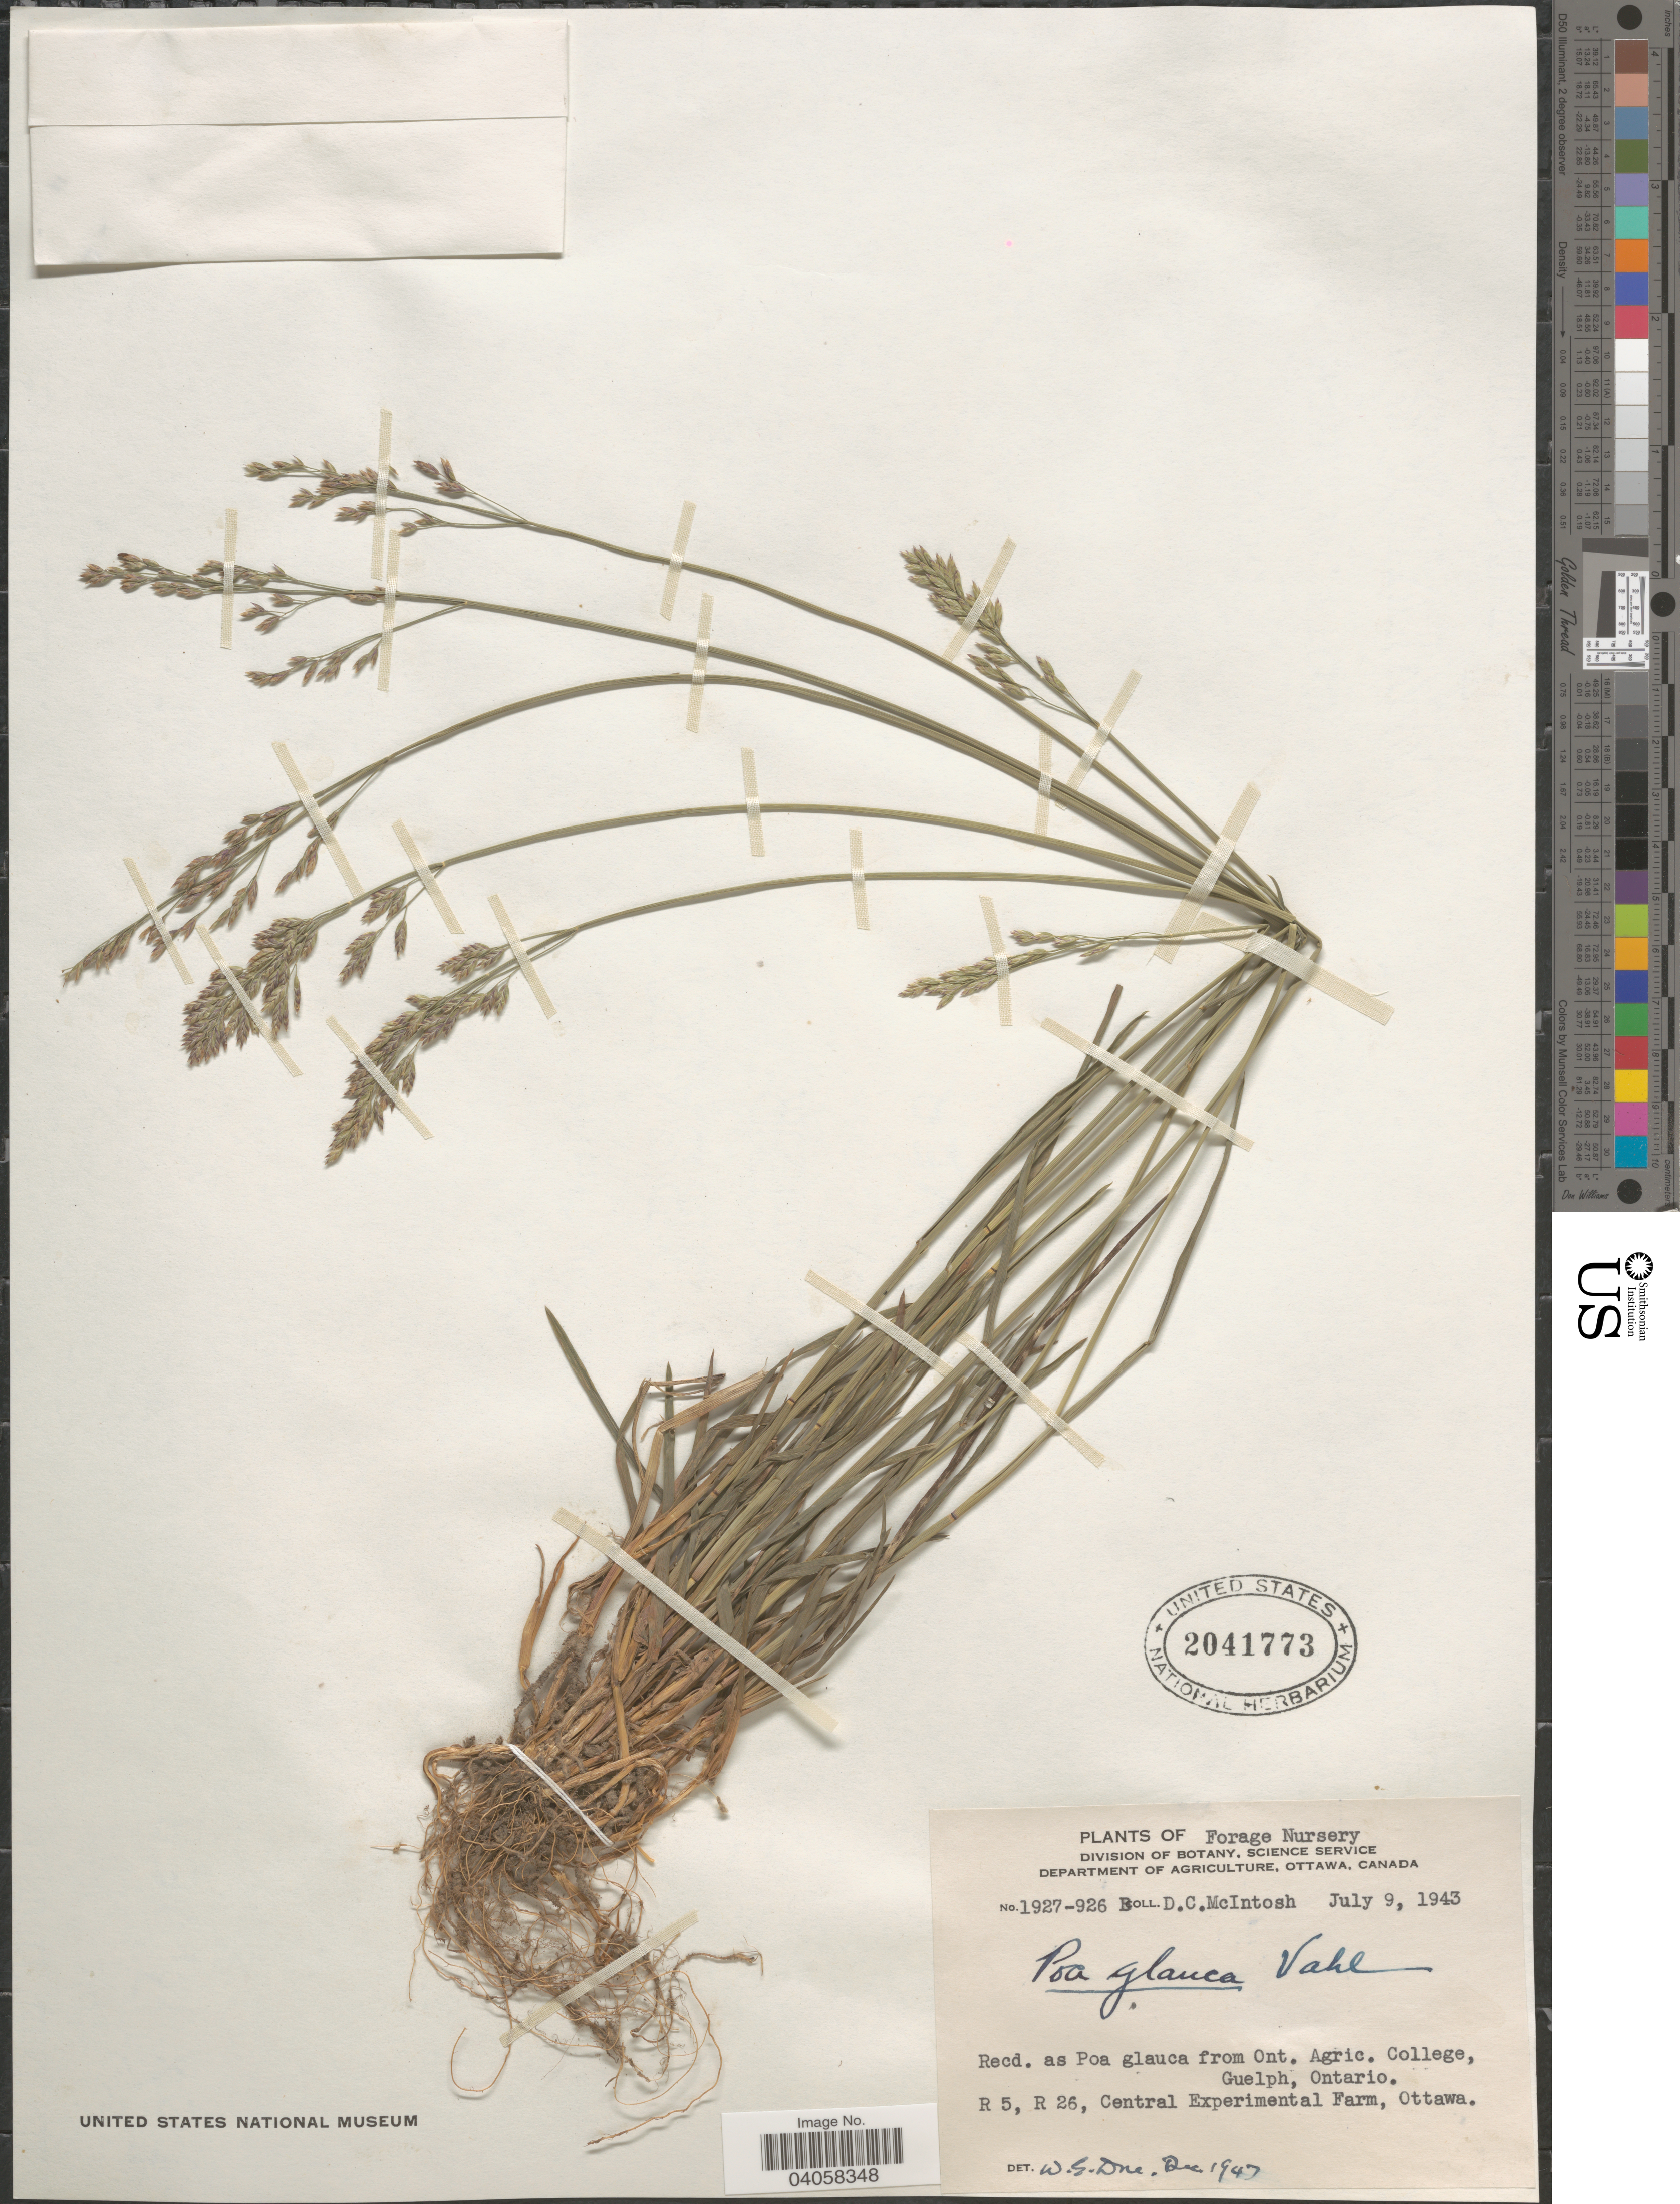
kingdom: Plantae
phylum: Tracheophyta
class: Liliopsida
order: Poales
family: Poaceae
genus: Poa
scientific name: Poa glauca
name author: Vahl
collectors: D. McIntosh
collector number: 1927-926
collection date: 1943-07-09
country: Canada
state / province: Ontario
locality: Forage Nursery. R 5, R 26, Central Experimental Farm, Ottawa.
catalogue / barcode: US 2041773